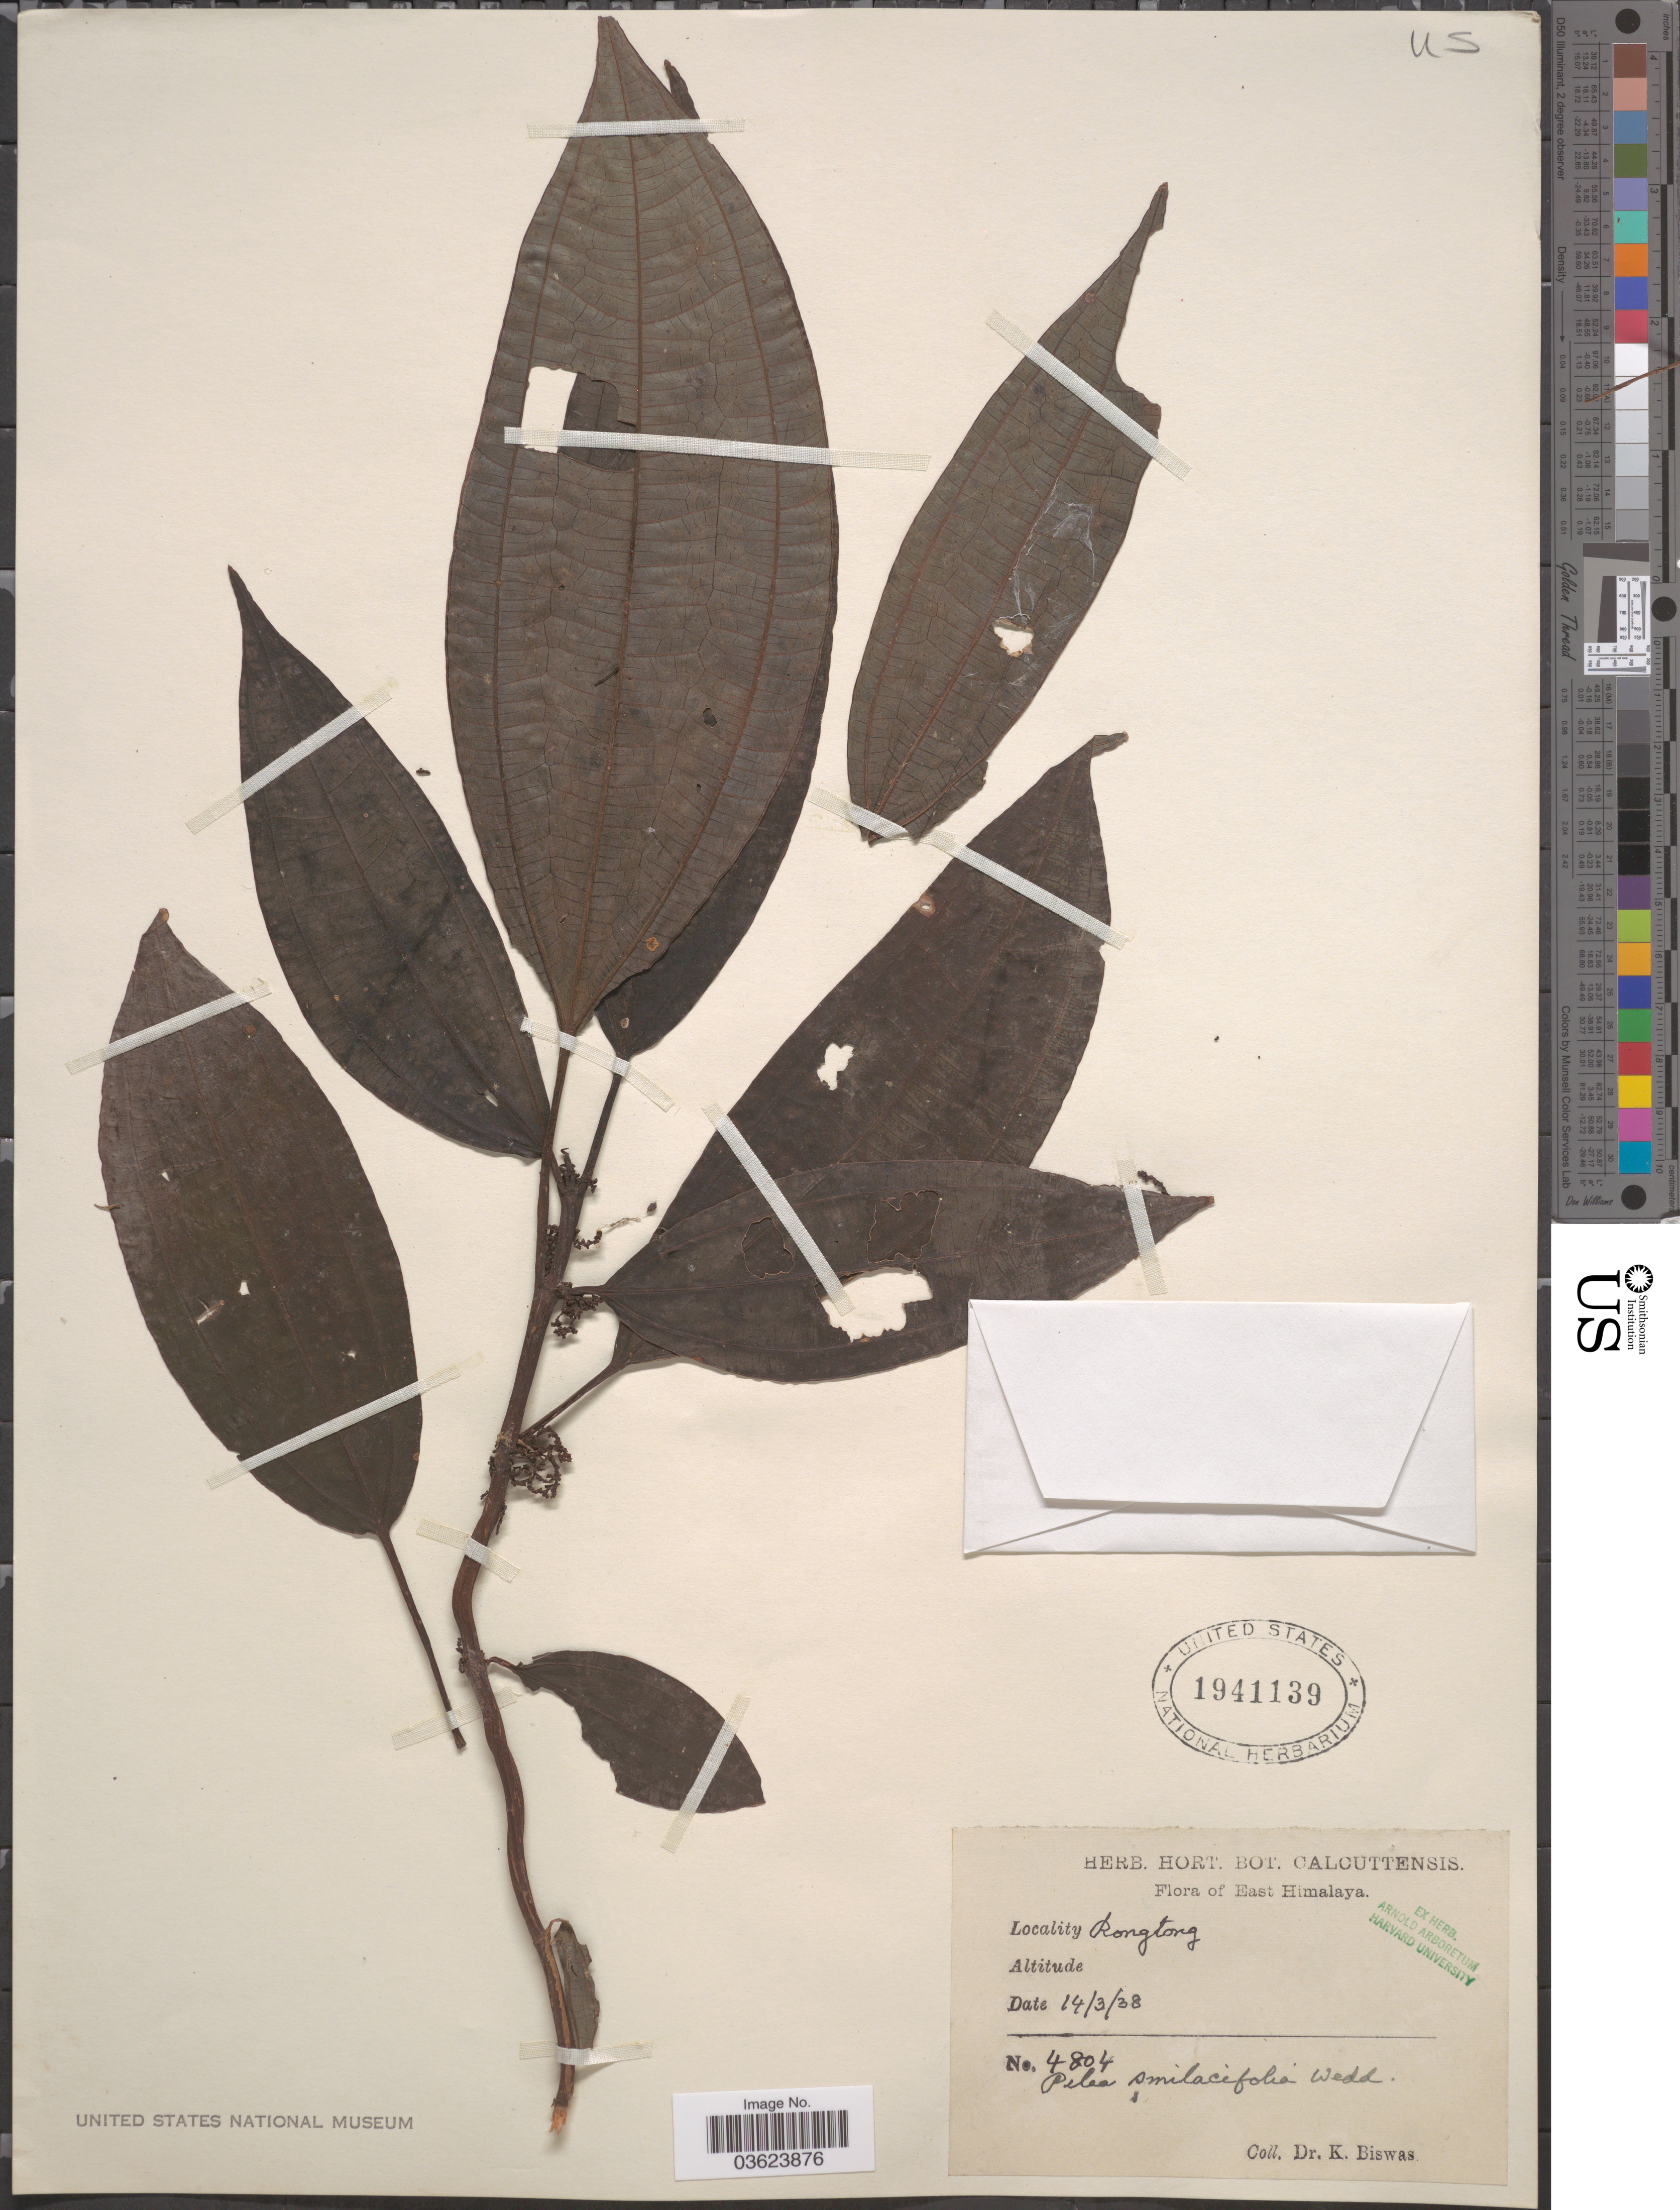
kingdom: Plantae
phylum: Tracheophyta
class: Magnoliopsida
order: Rosales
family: Urticaceae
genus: Pilea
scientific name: Pilea smilacifolia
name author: Wedd.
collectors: K. Biswas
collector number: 4804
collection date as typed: Transcribed d/m/y: 14/3/38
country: India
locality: East Himalaya. Rongtong.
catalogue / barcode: US 1941139